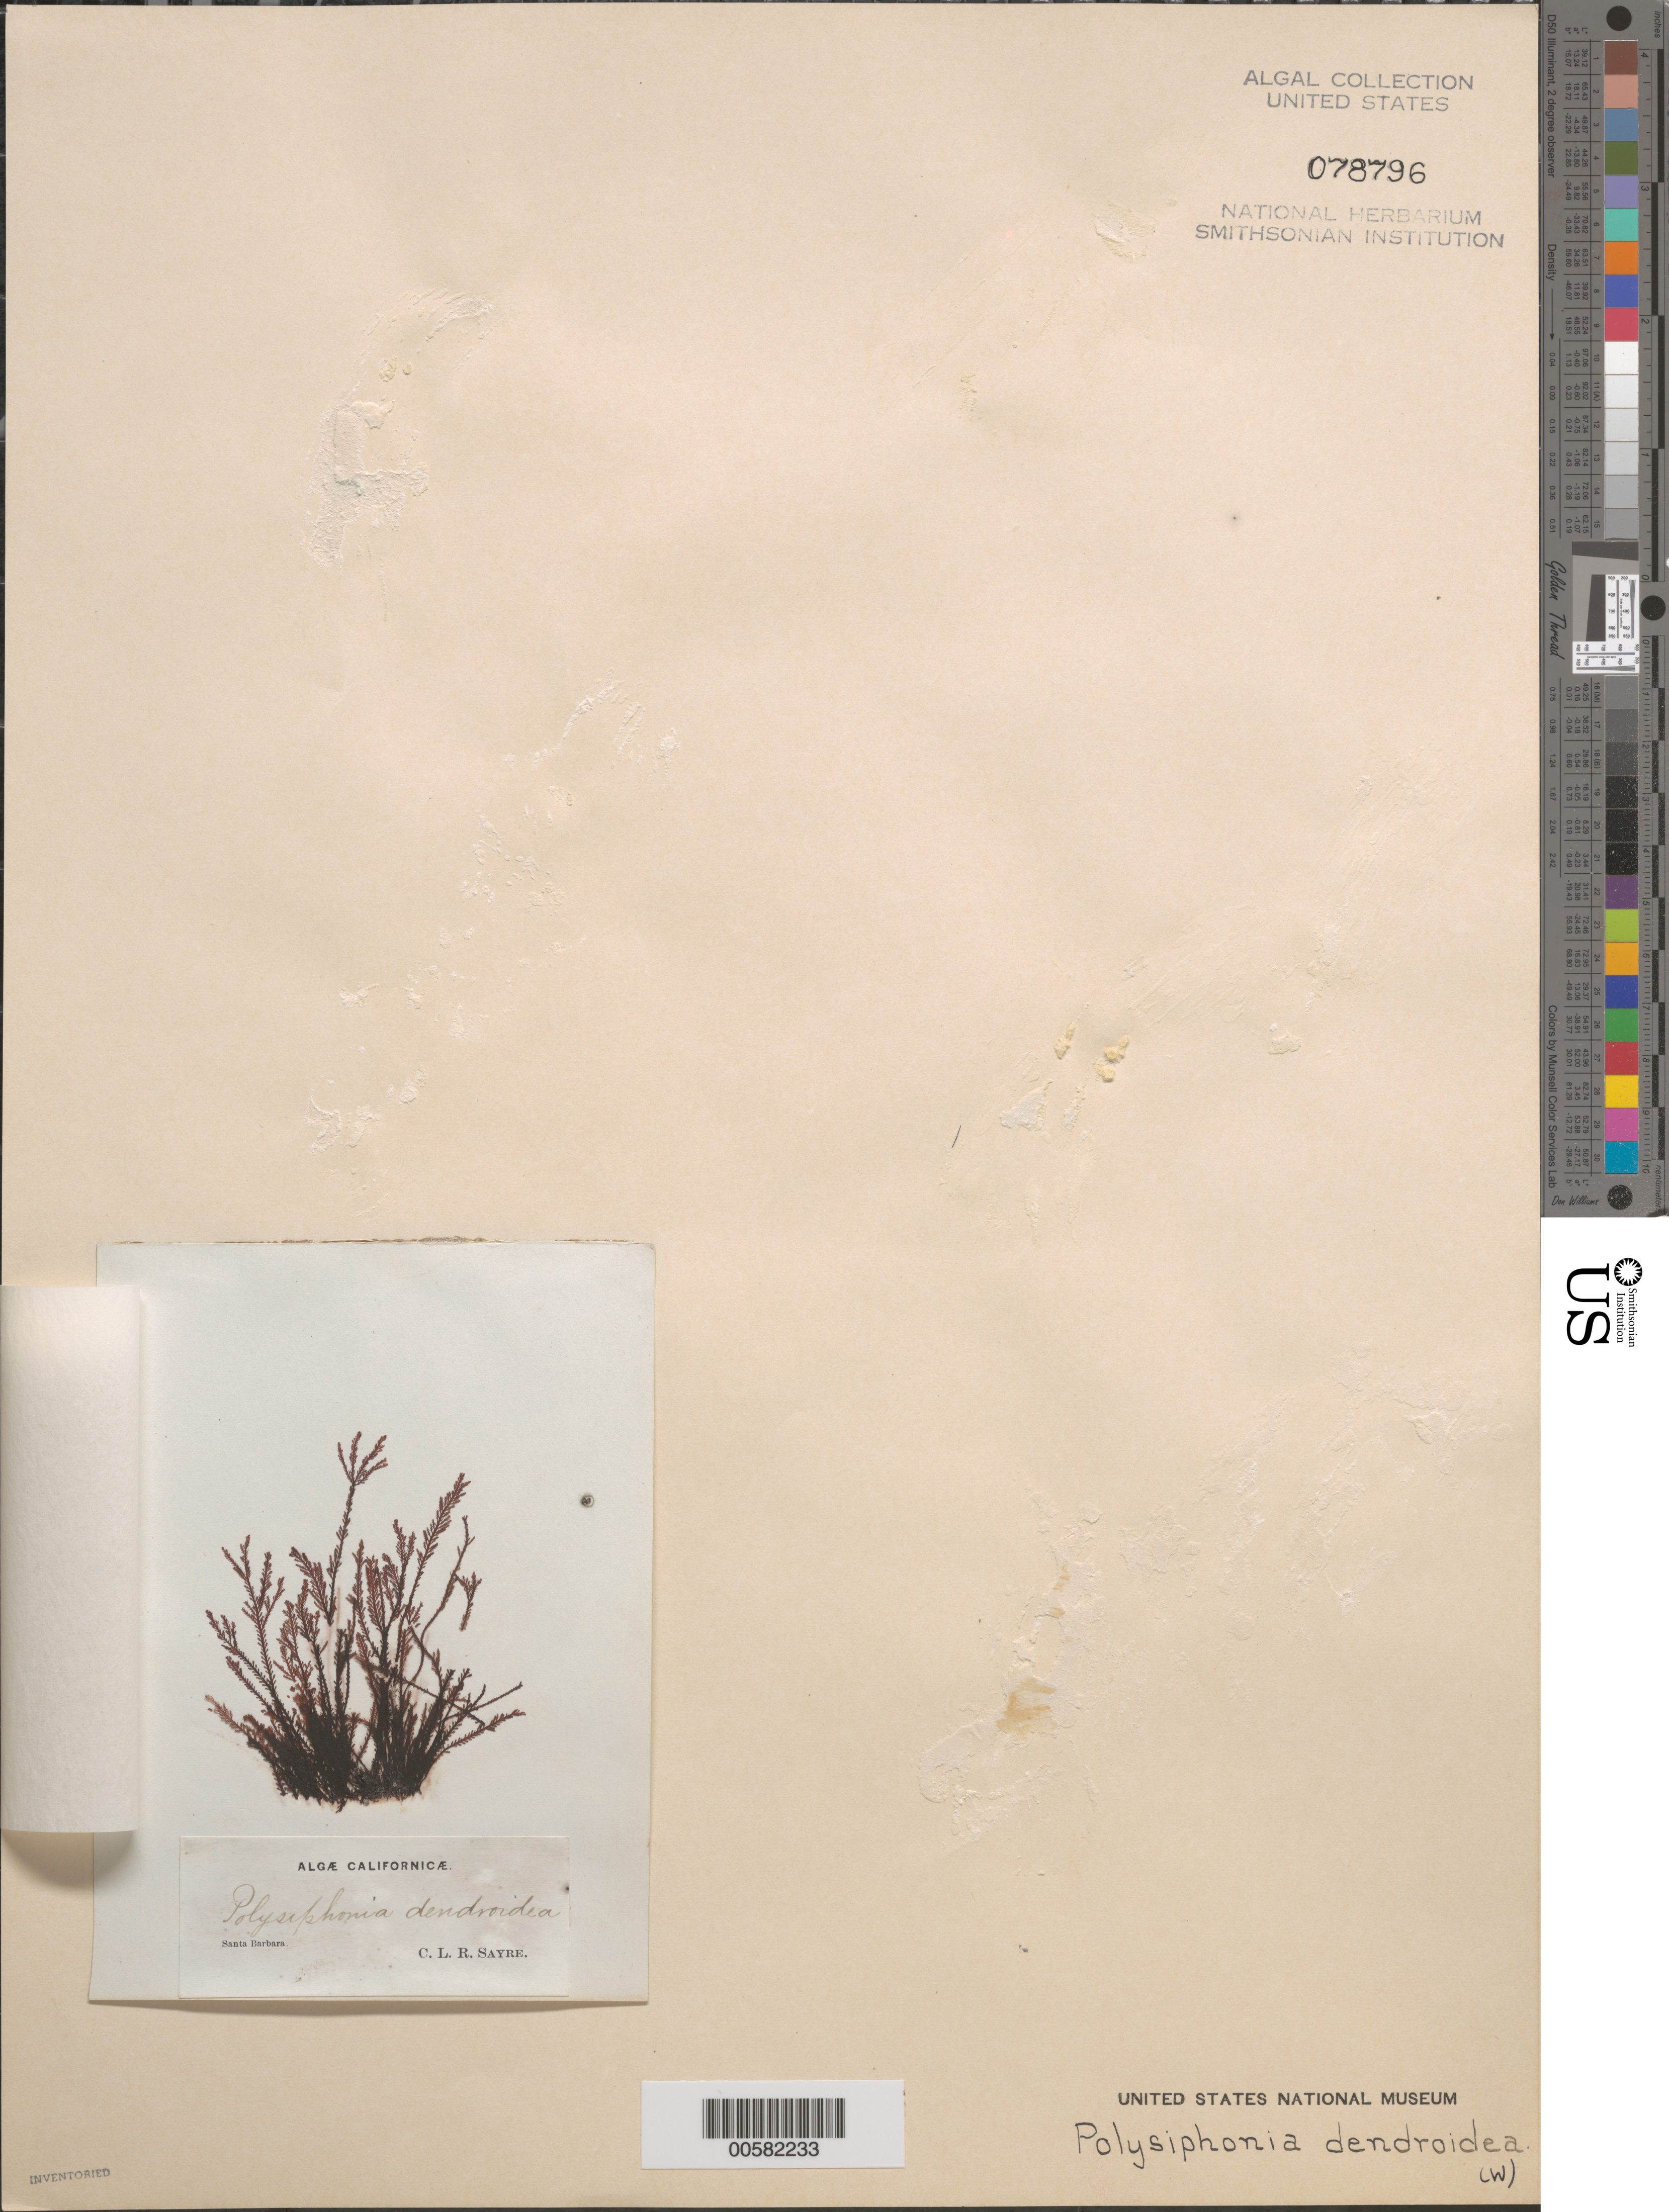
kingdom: Plantae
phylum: Rhodophyta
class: Florideophyceae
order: Ceramiales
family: Rhodomelaceae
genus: Symphyocladiella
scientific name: Symphyocladiella dendroidea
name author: (Montagne) Bustamante et al.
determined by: Algae name updating Project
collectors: C. Sayre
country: United States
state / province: California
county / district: Santa Barbara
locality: Santa Barbara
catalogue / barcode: US 78796